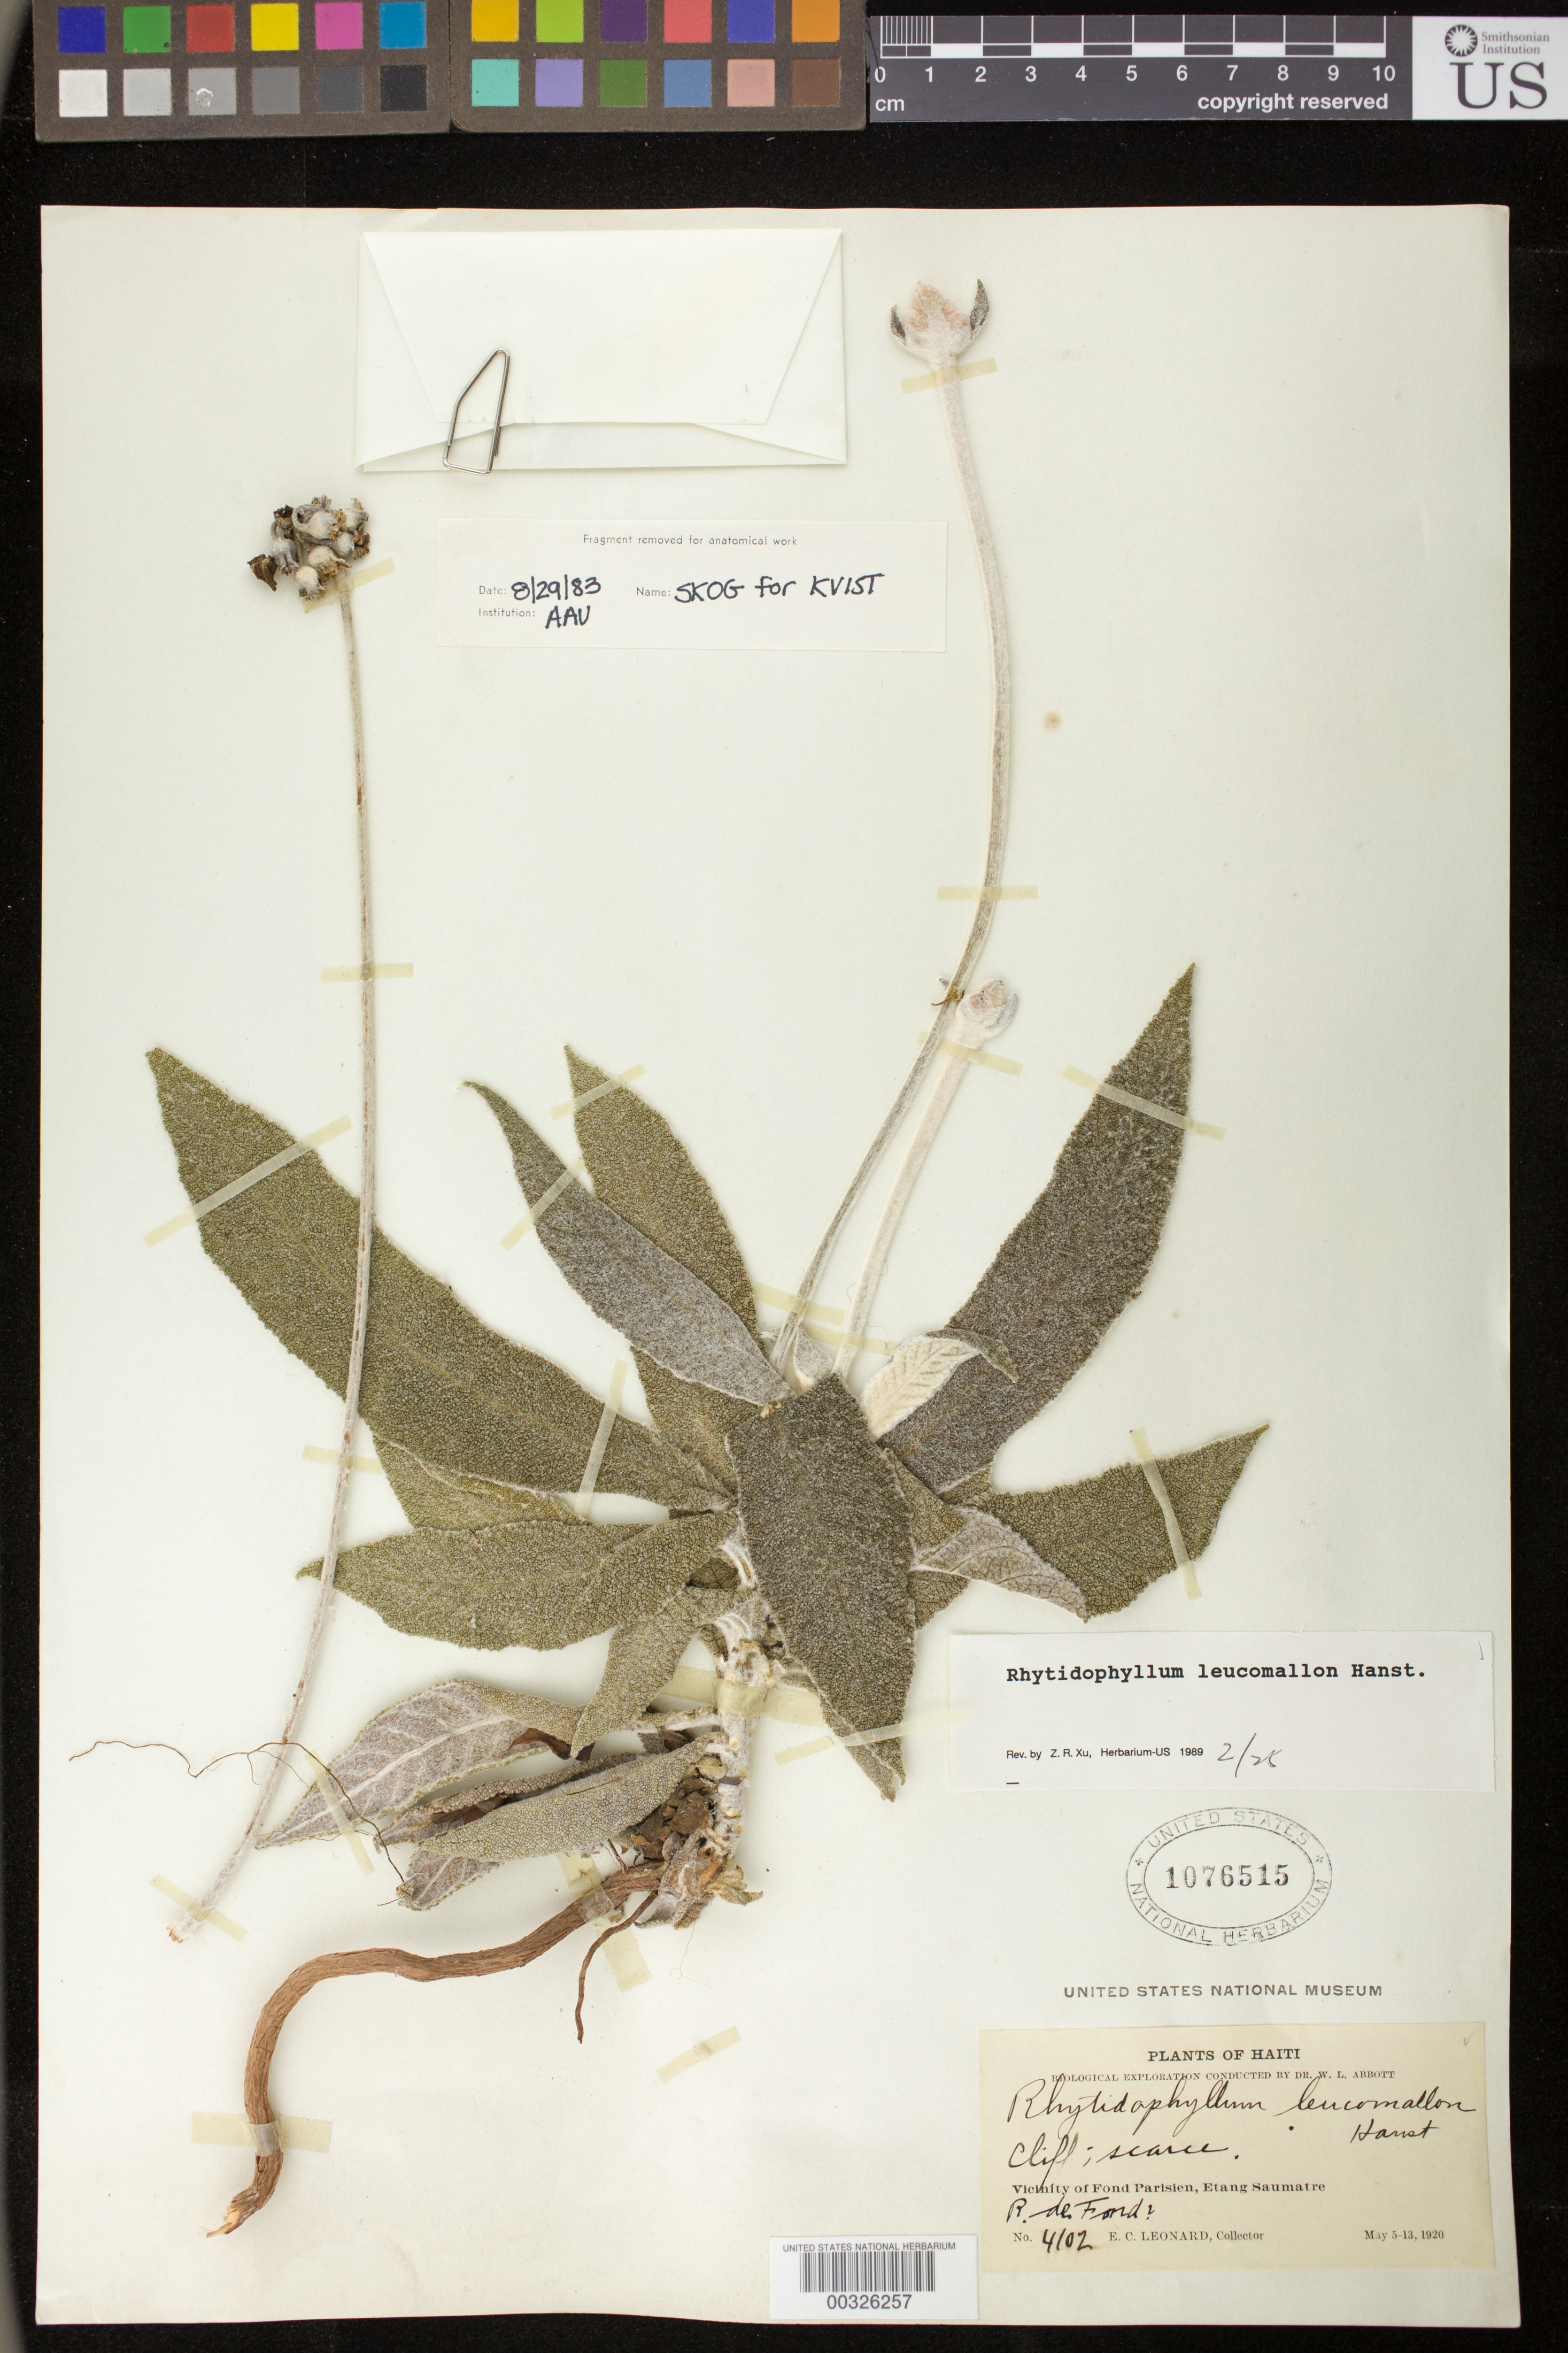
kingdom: Plantae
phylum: Tracheophyta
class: Magnoliopsida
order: Lamiales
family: Gesneriaceae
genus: Rhytidophyllum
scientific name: Rhytidophyllum leucomallon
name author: Hanst.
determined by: Skog, Laurence E.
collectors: E. C. Leonard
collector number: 4102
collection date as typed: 5-13 May 1920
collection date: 1920-05-05/1920-05-13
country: Haiti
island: Hispaniola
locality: Vicinity of Fond Parisien, Etang Saumatre, R. de Fond? [Froid?]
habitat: Cliff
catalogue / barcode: US 1076515